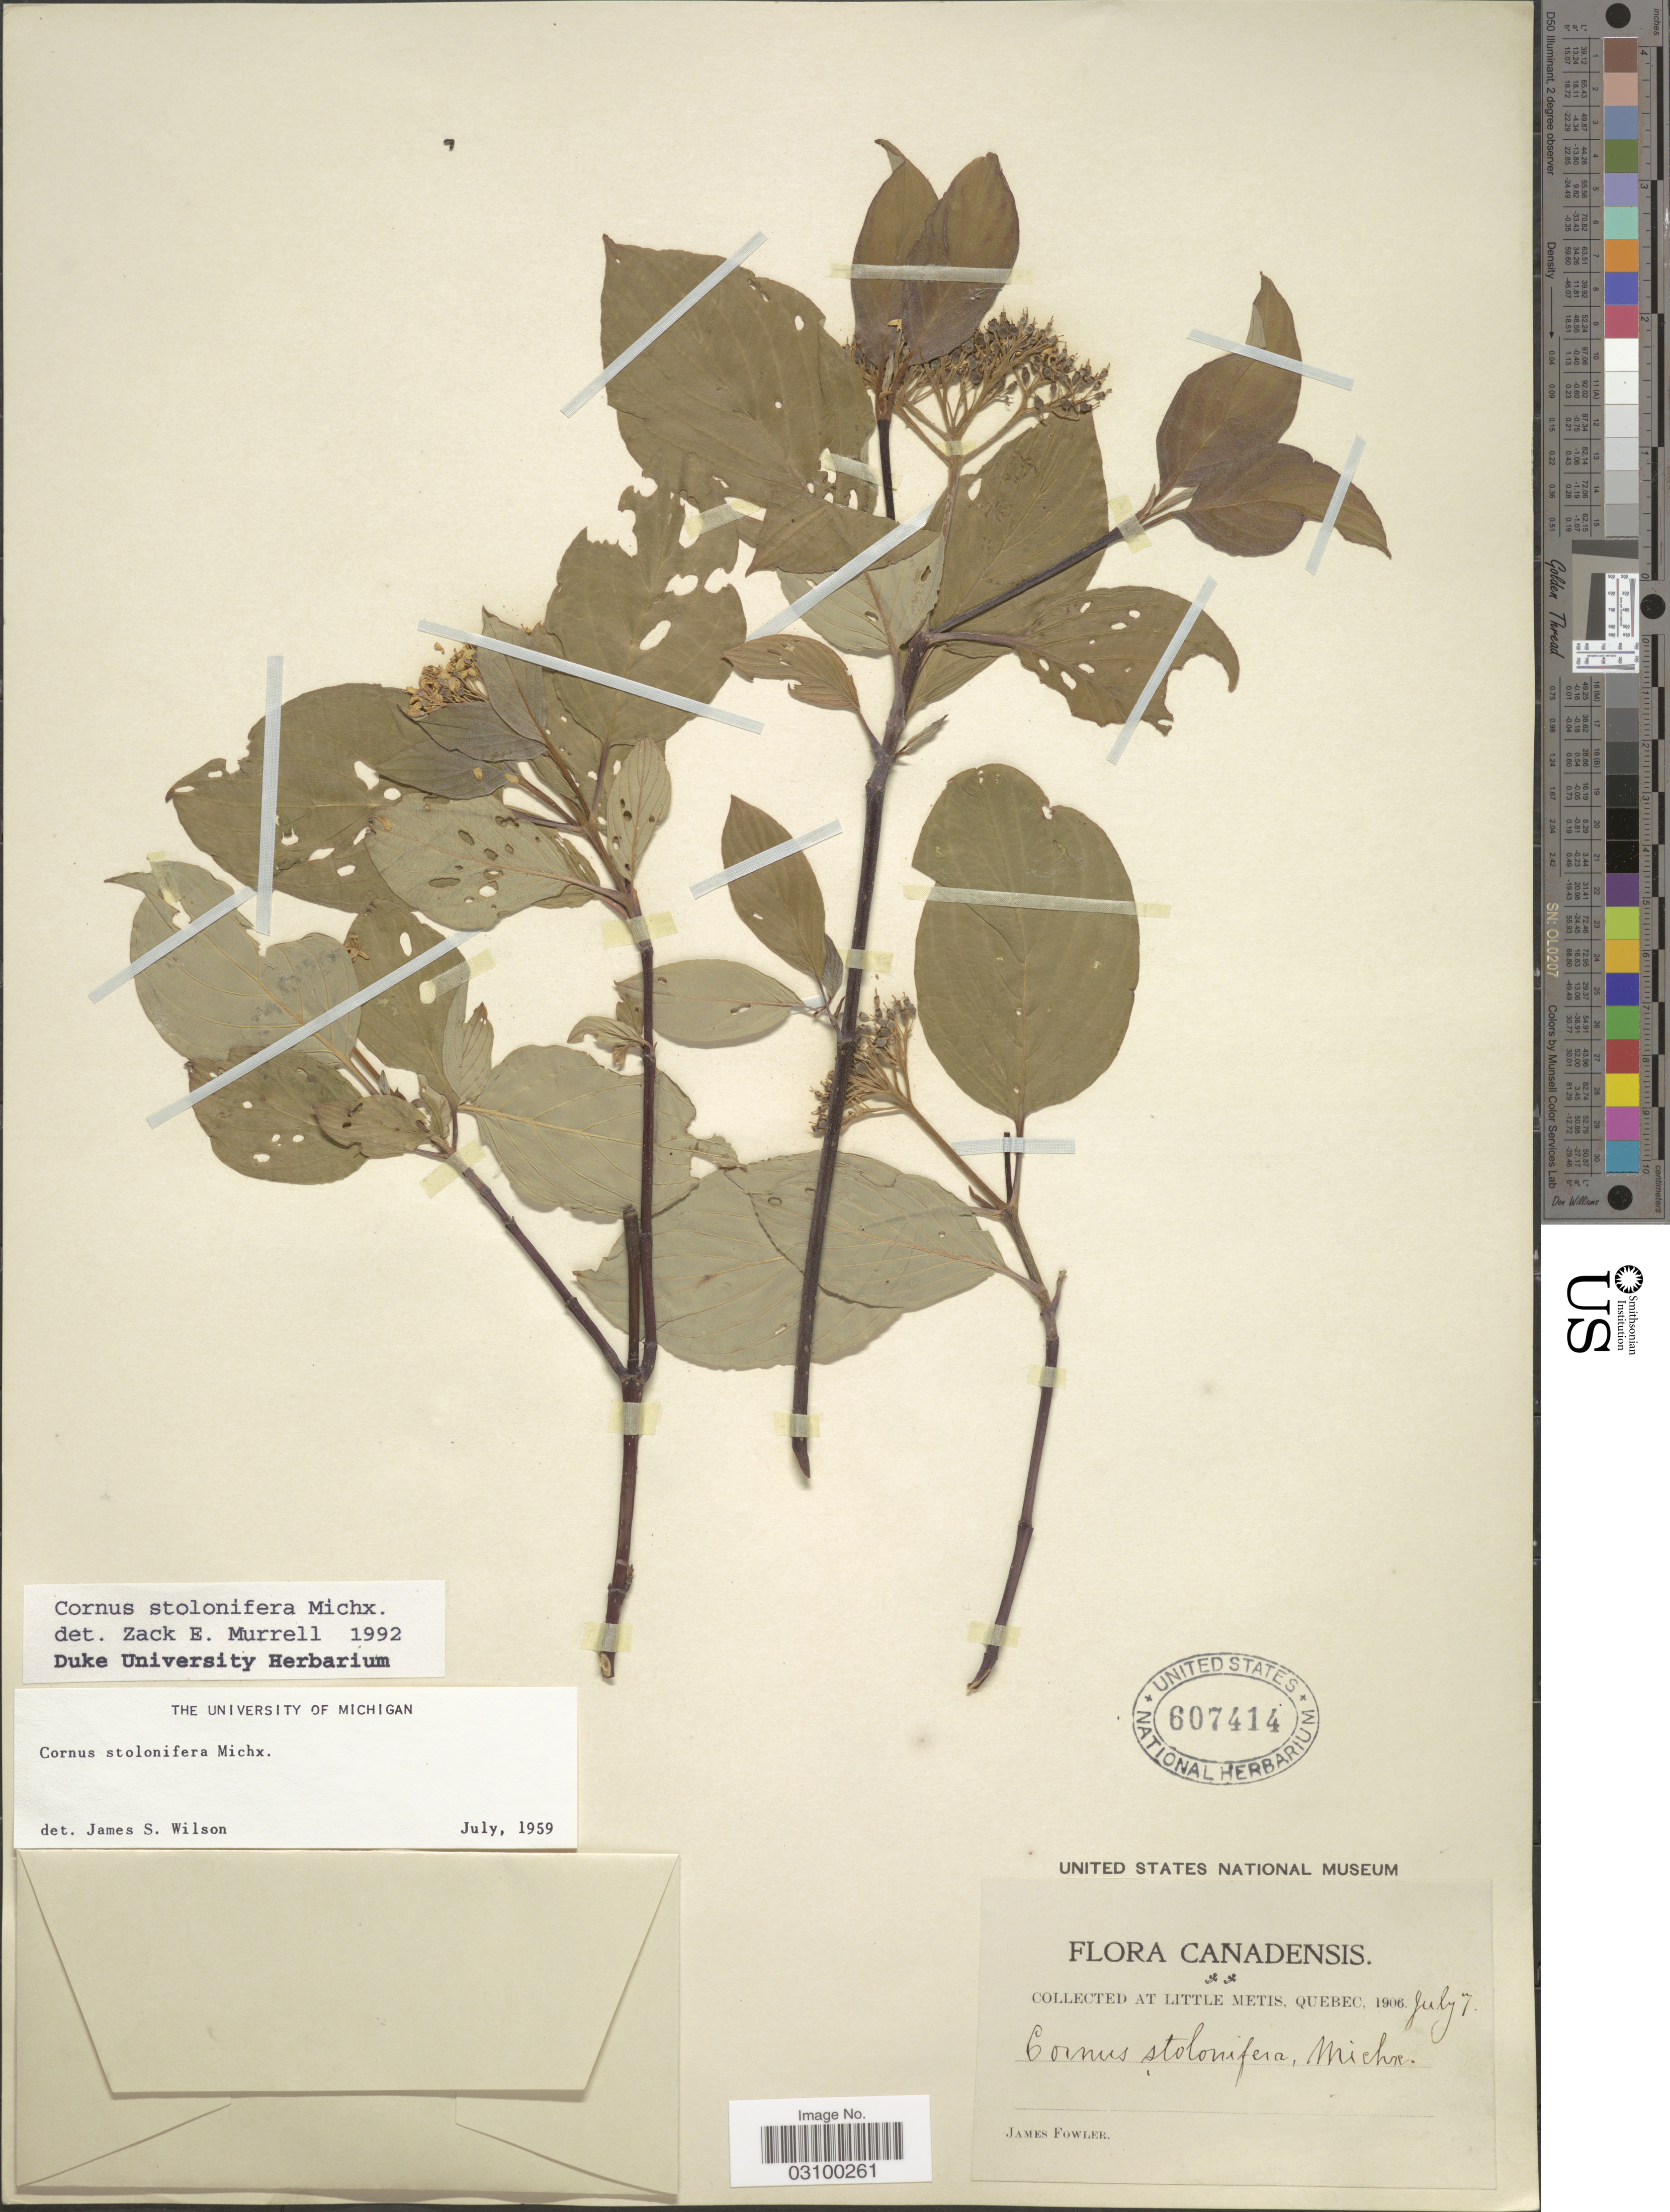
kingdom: Plantae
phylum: Tracheophyta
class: Magnoliopsida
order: Cornales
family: Cornaceae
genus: Cornus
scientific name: Cornus sericea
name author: L.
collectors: J. P. Fowler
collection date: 1906-07-07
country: Canada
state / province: Quebec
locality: Little Metis.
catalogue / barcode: US 607414